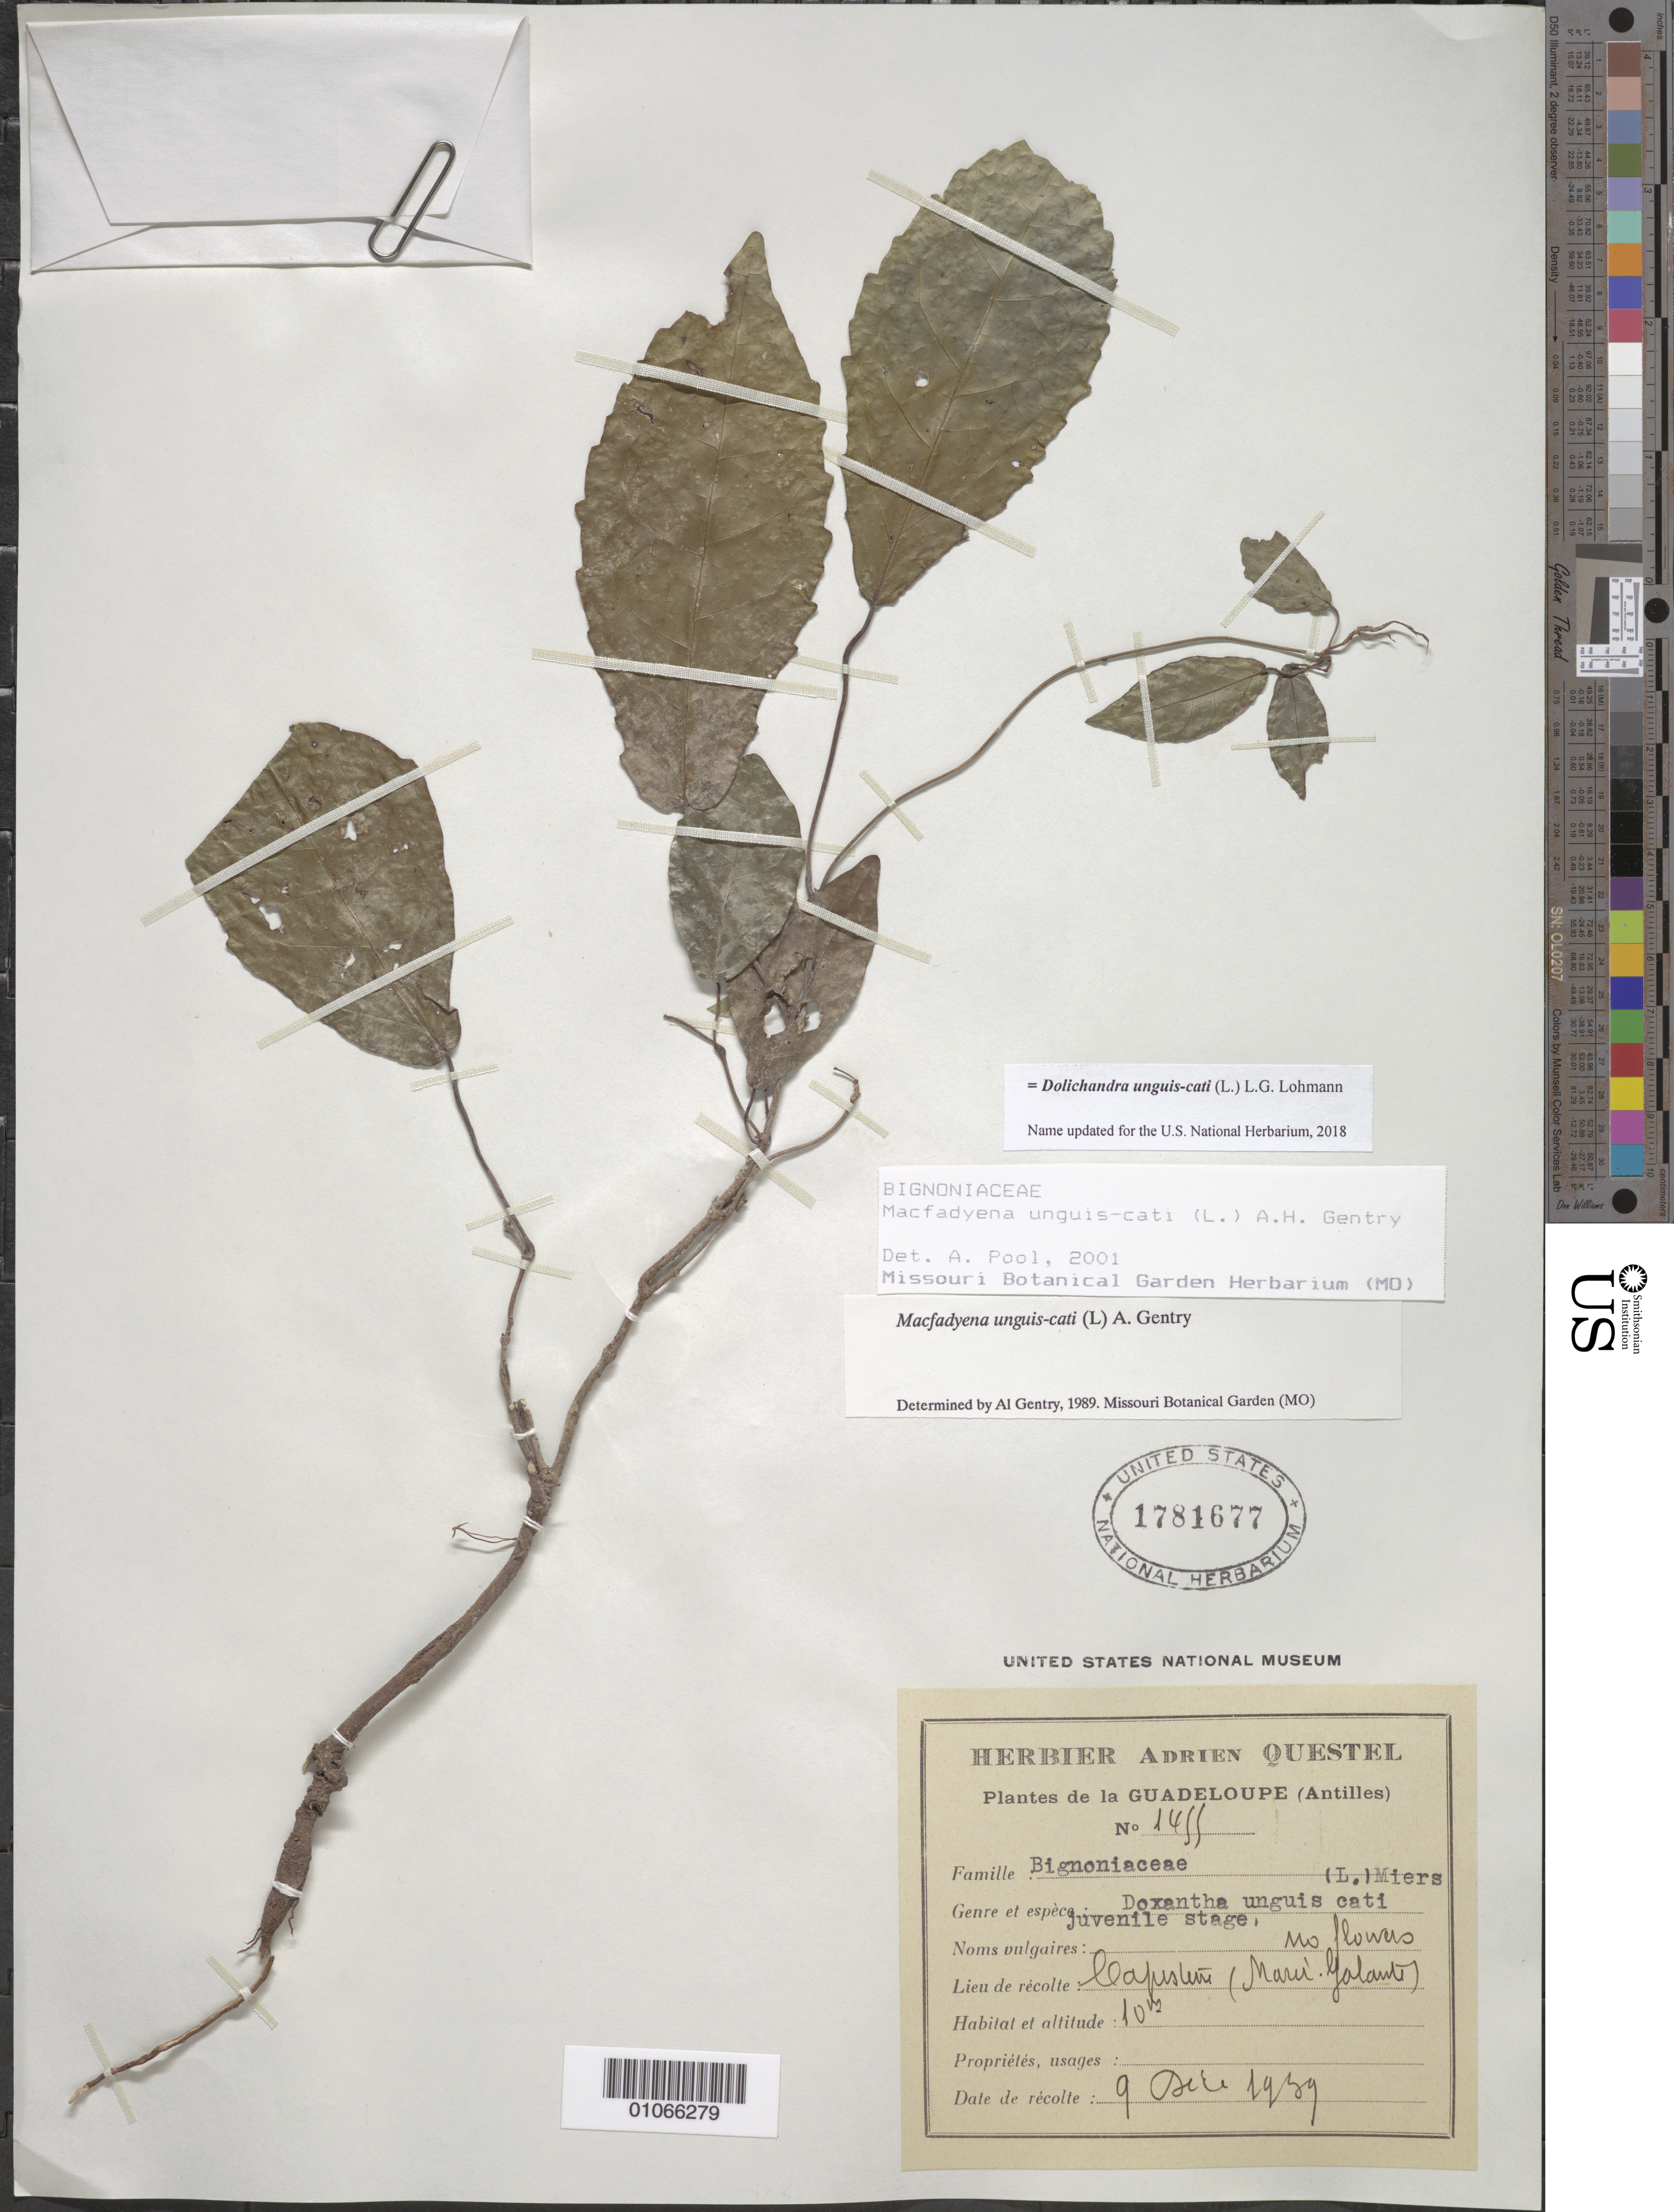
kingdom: Plantae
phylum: Tracheophyta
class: Magnoliopsida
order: Lamiales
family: Bignoniaceae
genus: Dolichandra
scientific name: Dolichandra unguis-cati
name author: (L.) L.G. Lohmann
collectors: A. Questel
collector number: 1455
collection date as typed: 09 Dec 1939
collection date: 1939-12-09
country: Guadeloupe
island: Marie Galante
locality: Marie-Yolante?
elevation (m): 10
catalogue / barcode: US 1781677